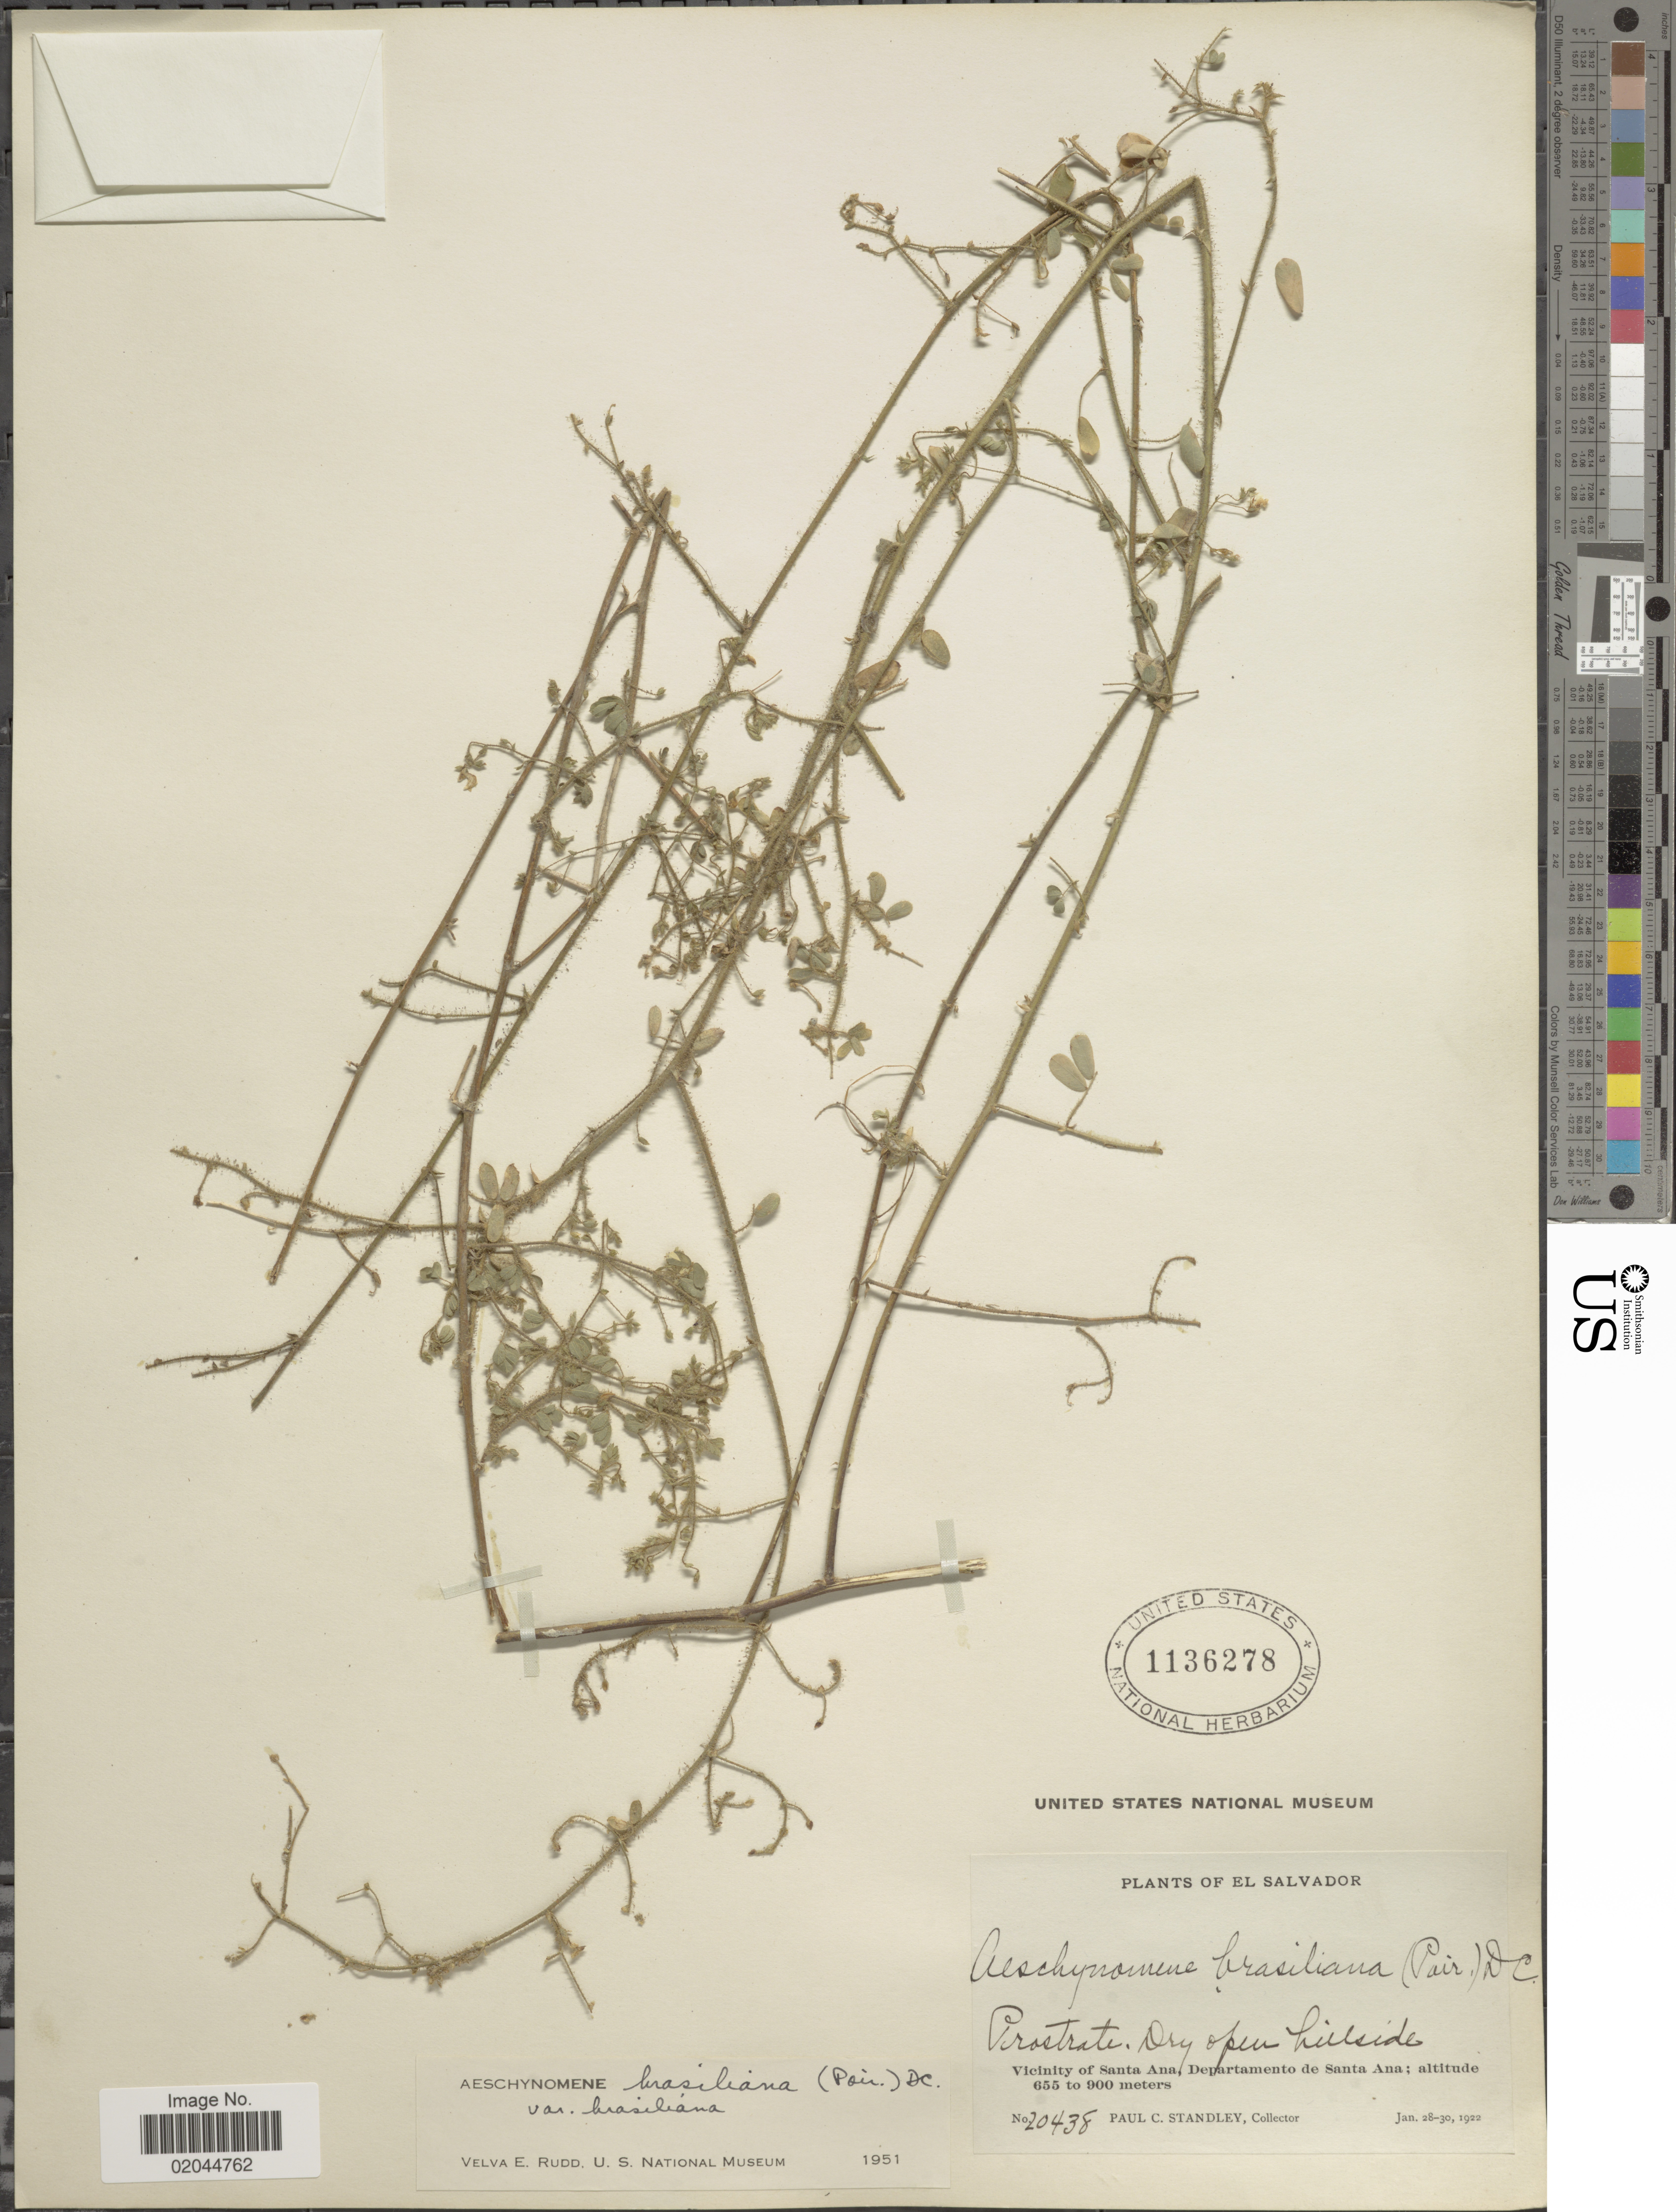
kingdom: Plantae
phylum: Tracheophyta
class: Magnoliopsida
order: Fabales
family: Fabaceae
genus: Aeschynomene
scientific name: Aeschynomene brasiliana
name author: (Poir.) DC.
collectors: P. C. Standley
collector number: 20438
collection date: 1922-01-28/1922-01-30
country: El Salvador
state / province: Santa Ana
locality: Vicinity of Santa Ana,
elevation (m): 655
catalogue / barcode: US 1136278